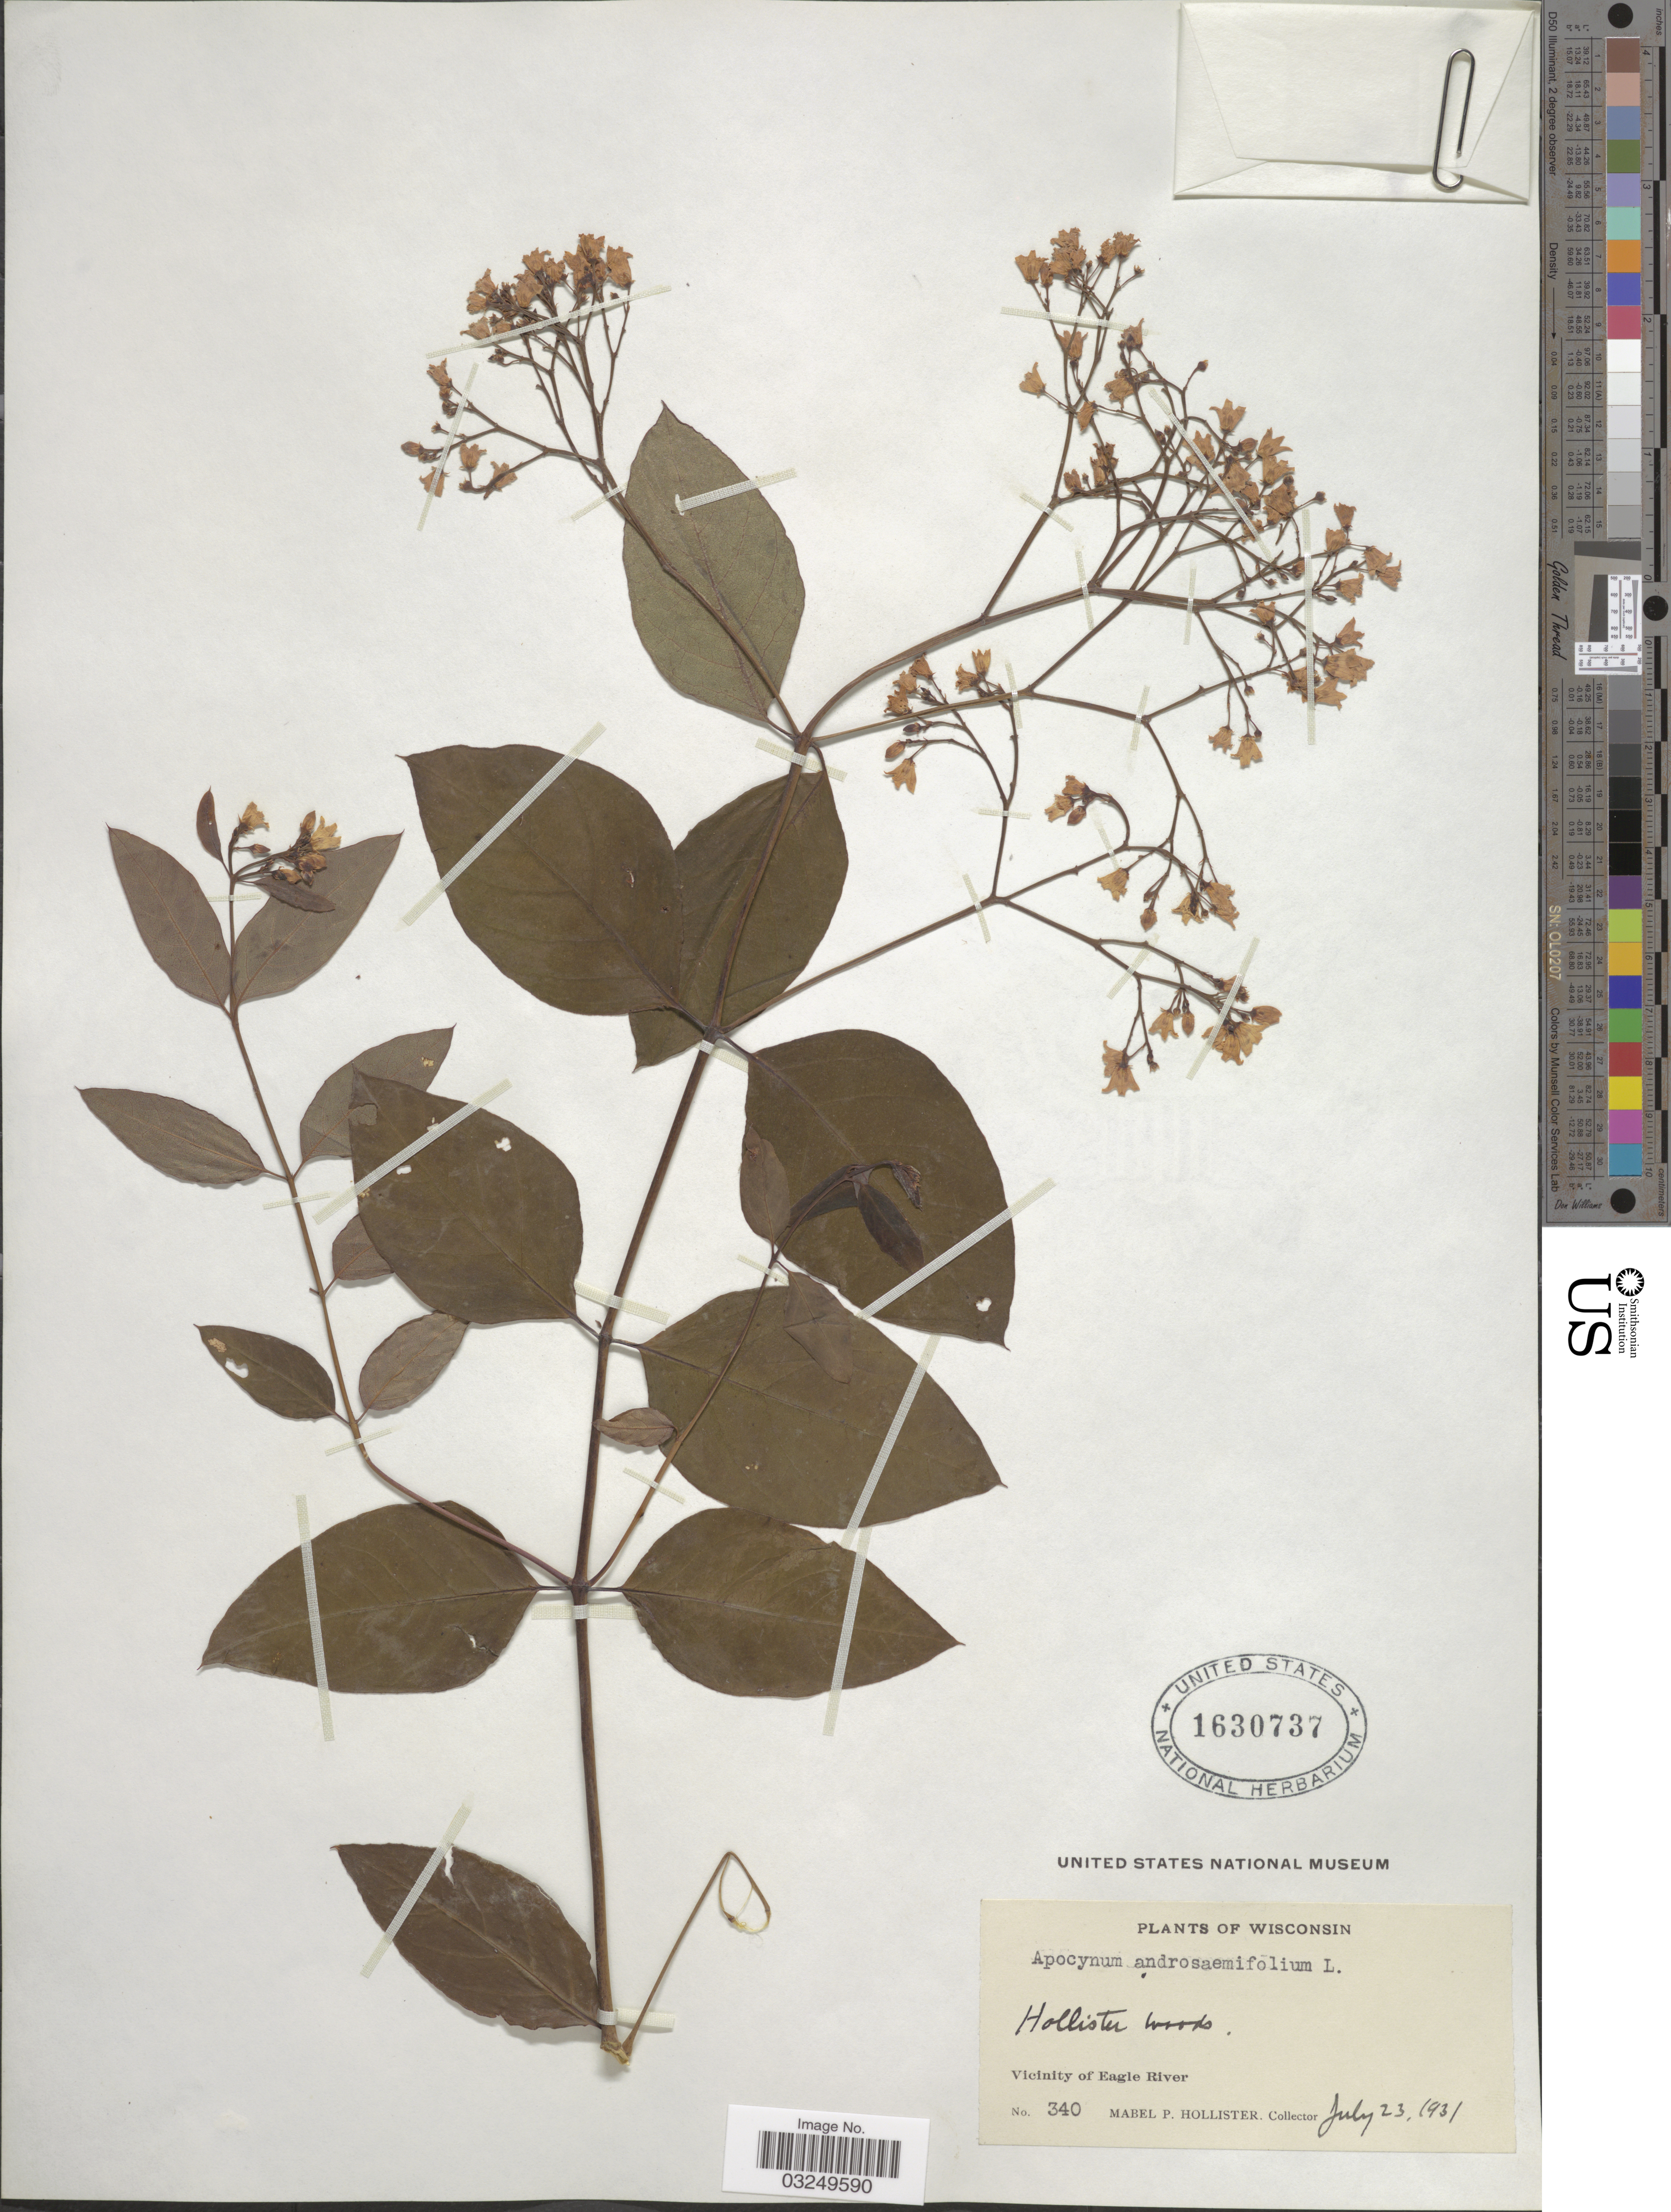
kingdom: Plantae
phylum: Tracheophyta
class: Magnoliopsida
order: Gentianales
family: Apocynaceae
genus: Apocynum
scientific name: Apocynum androsaemifolium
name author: L.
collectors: M. Hollister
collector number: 340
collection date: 1931-07-23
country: United States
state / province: Wisconsin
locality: Hollister woods. Vicinity of Eagle River.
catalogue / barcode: US 1630737